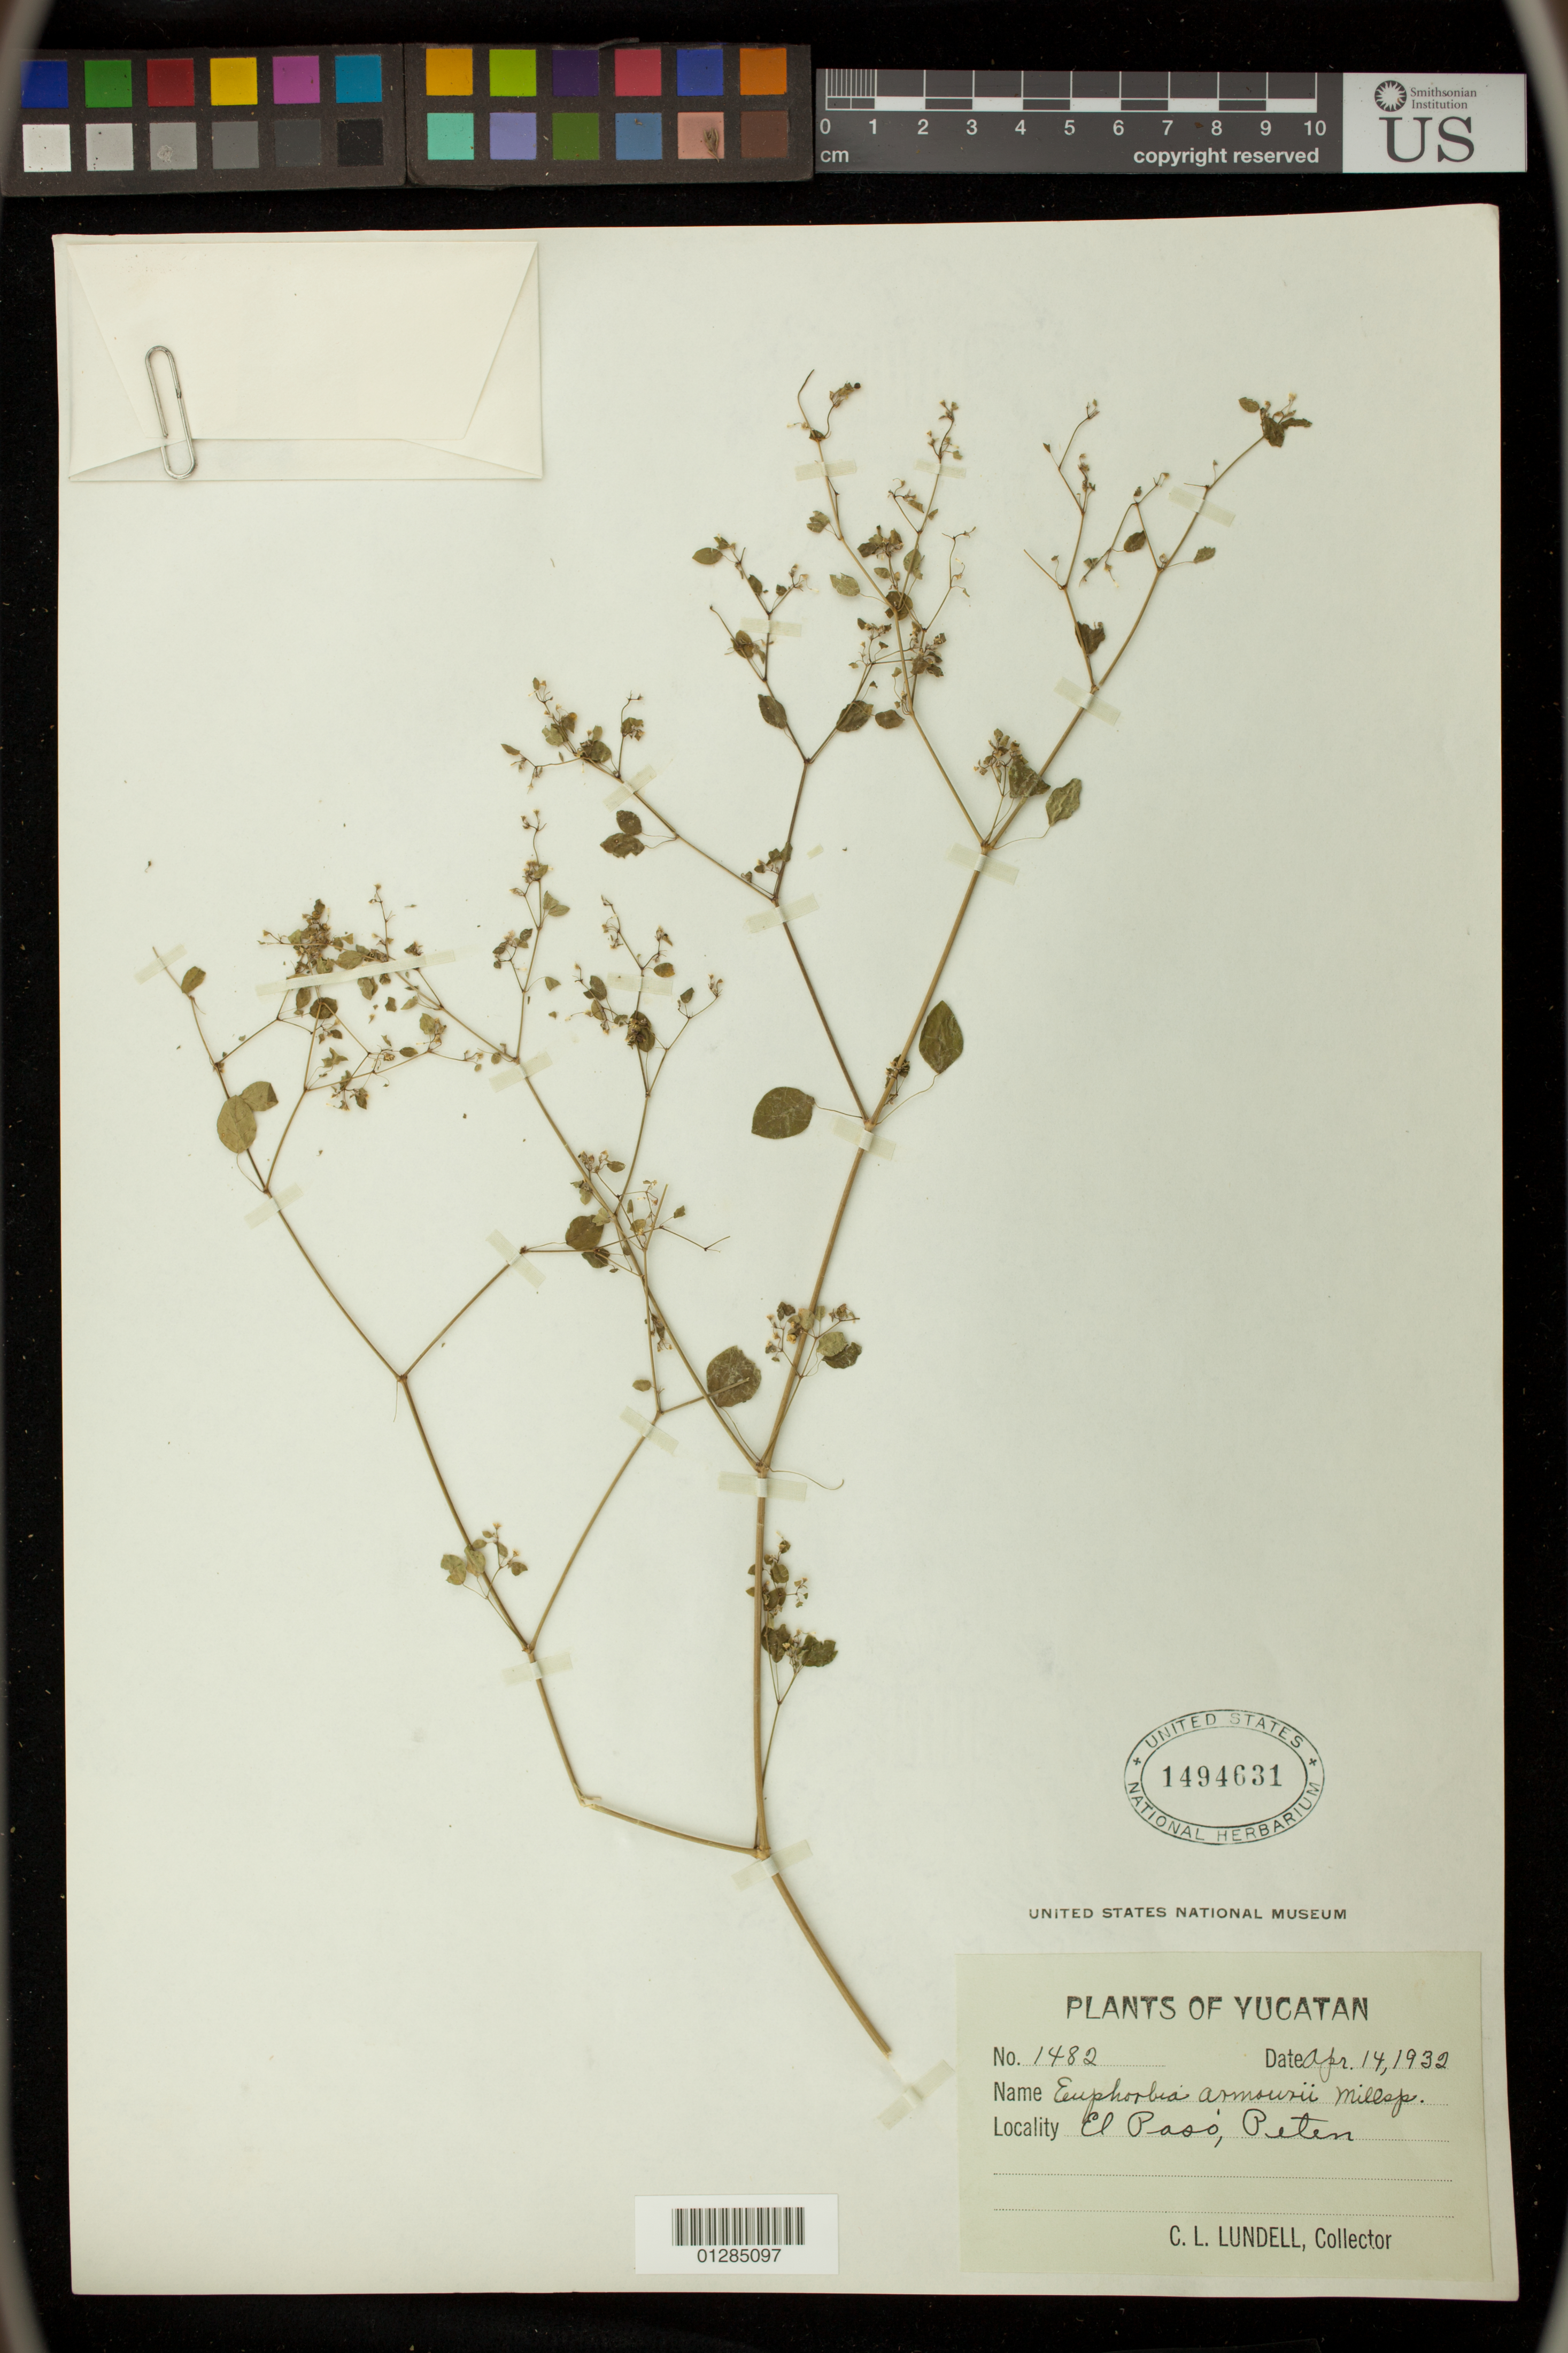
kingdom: Plantae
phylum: Tracheophyta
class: Magnoliopsida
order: Malpighiales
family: Euphorbiaceae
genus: Euphorbia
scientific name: Euphorbia armourii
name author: Millsp.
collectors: C. L. Lundell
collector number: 1482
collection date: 1932-04-14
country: Mexico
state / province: Yucatán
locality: El Paso, Peten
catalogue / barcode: US 1494631